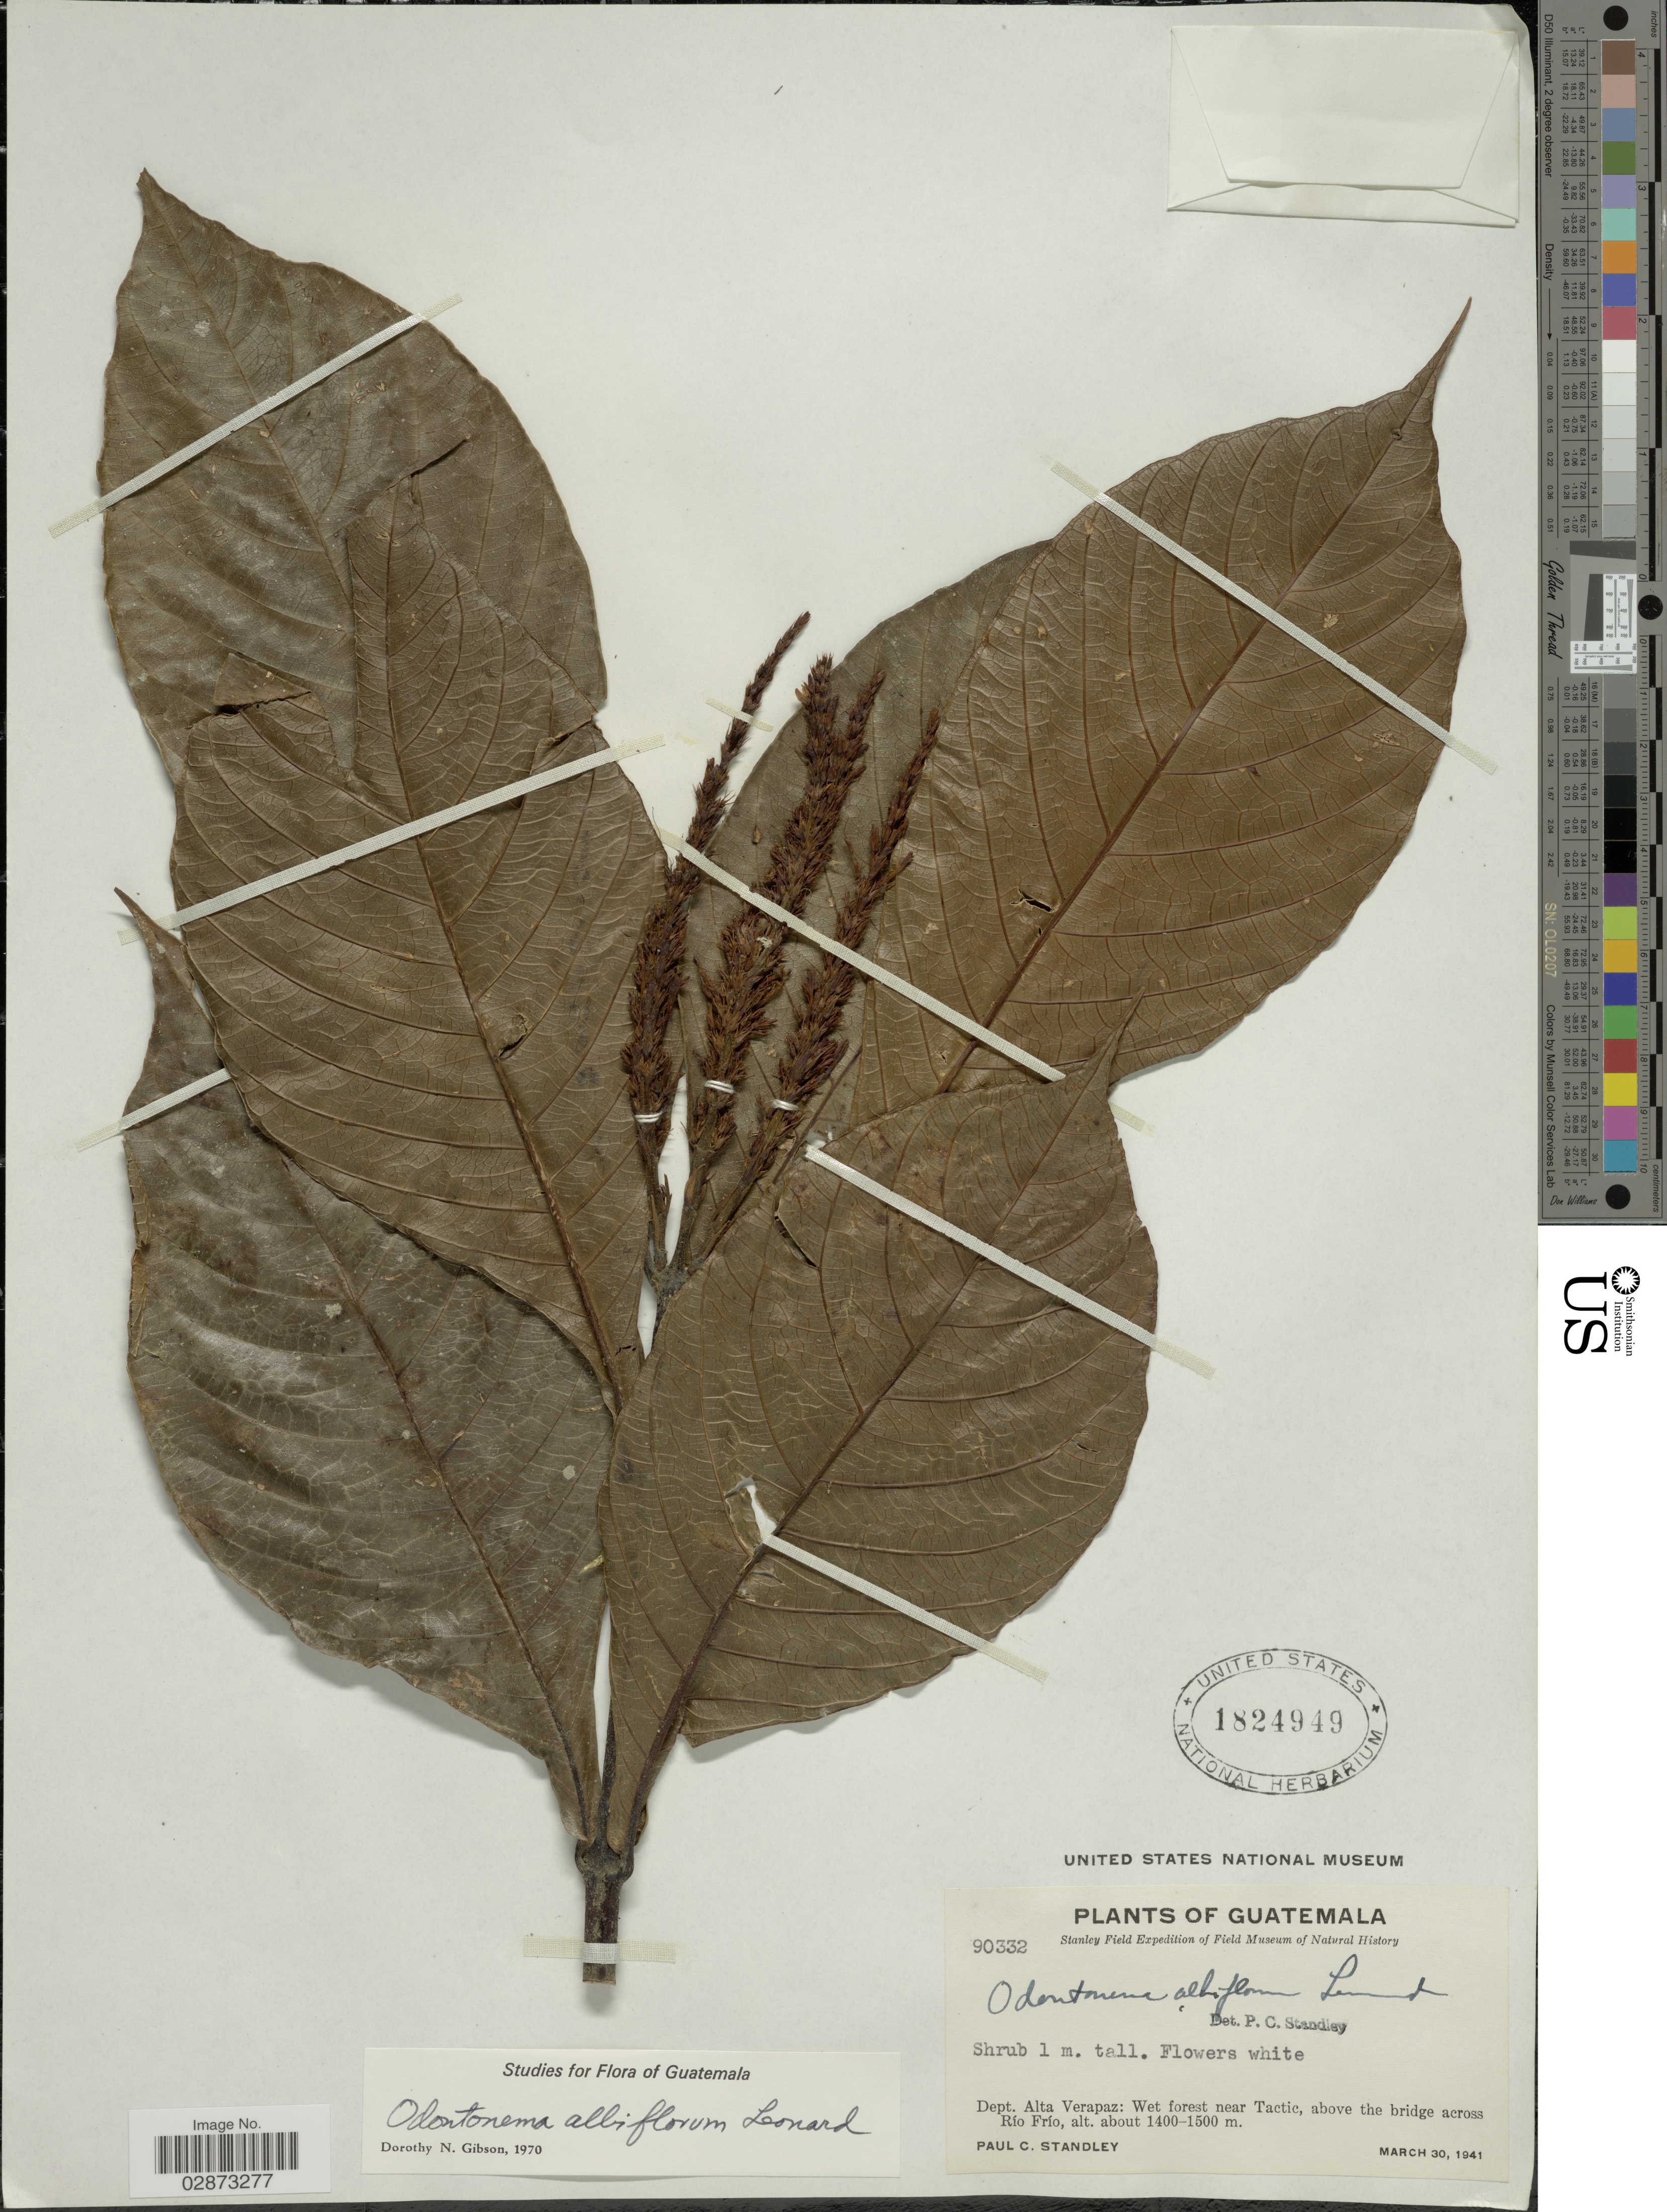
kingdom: Plantae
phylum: Tracheophyta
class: Magnoliopsida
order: Lamiales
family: Acanthaceae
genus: Odontonema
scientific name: Odontonema albiflorum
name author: Leonard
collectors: P. C. Standley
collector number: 90332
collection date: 1941-03-30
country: Guatemala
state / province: Alta Verapaz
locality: Dept. Alta Verapaz: Wet forest near Tactic, above the bridge across Río Frío.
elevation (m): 1400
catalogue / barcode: US 1824949